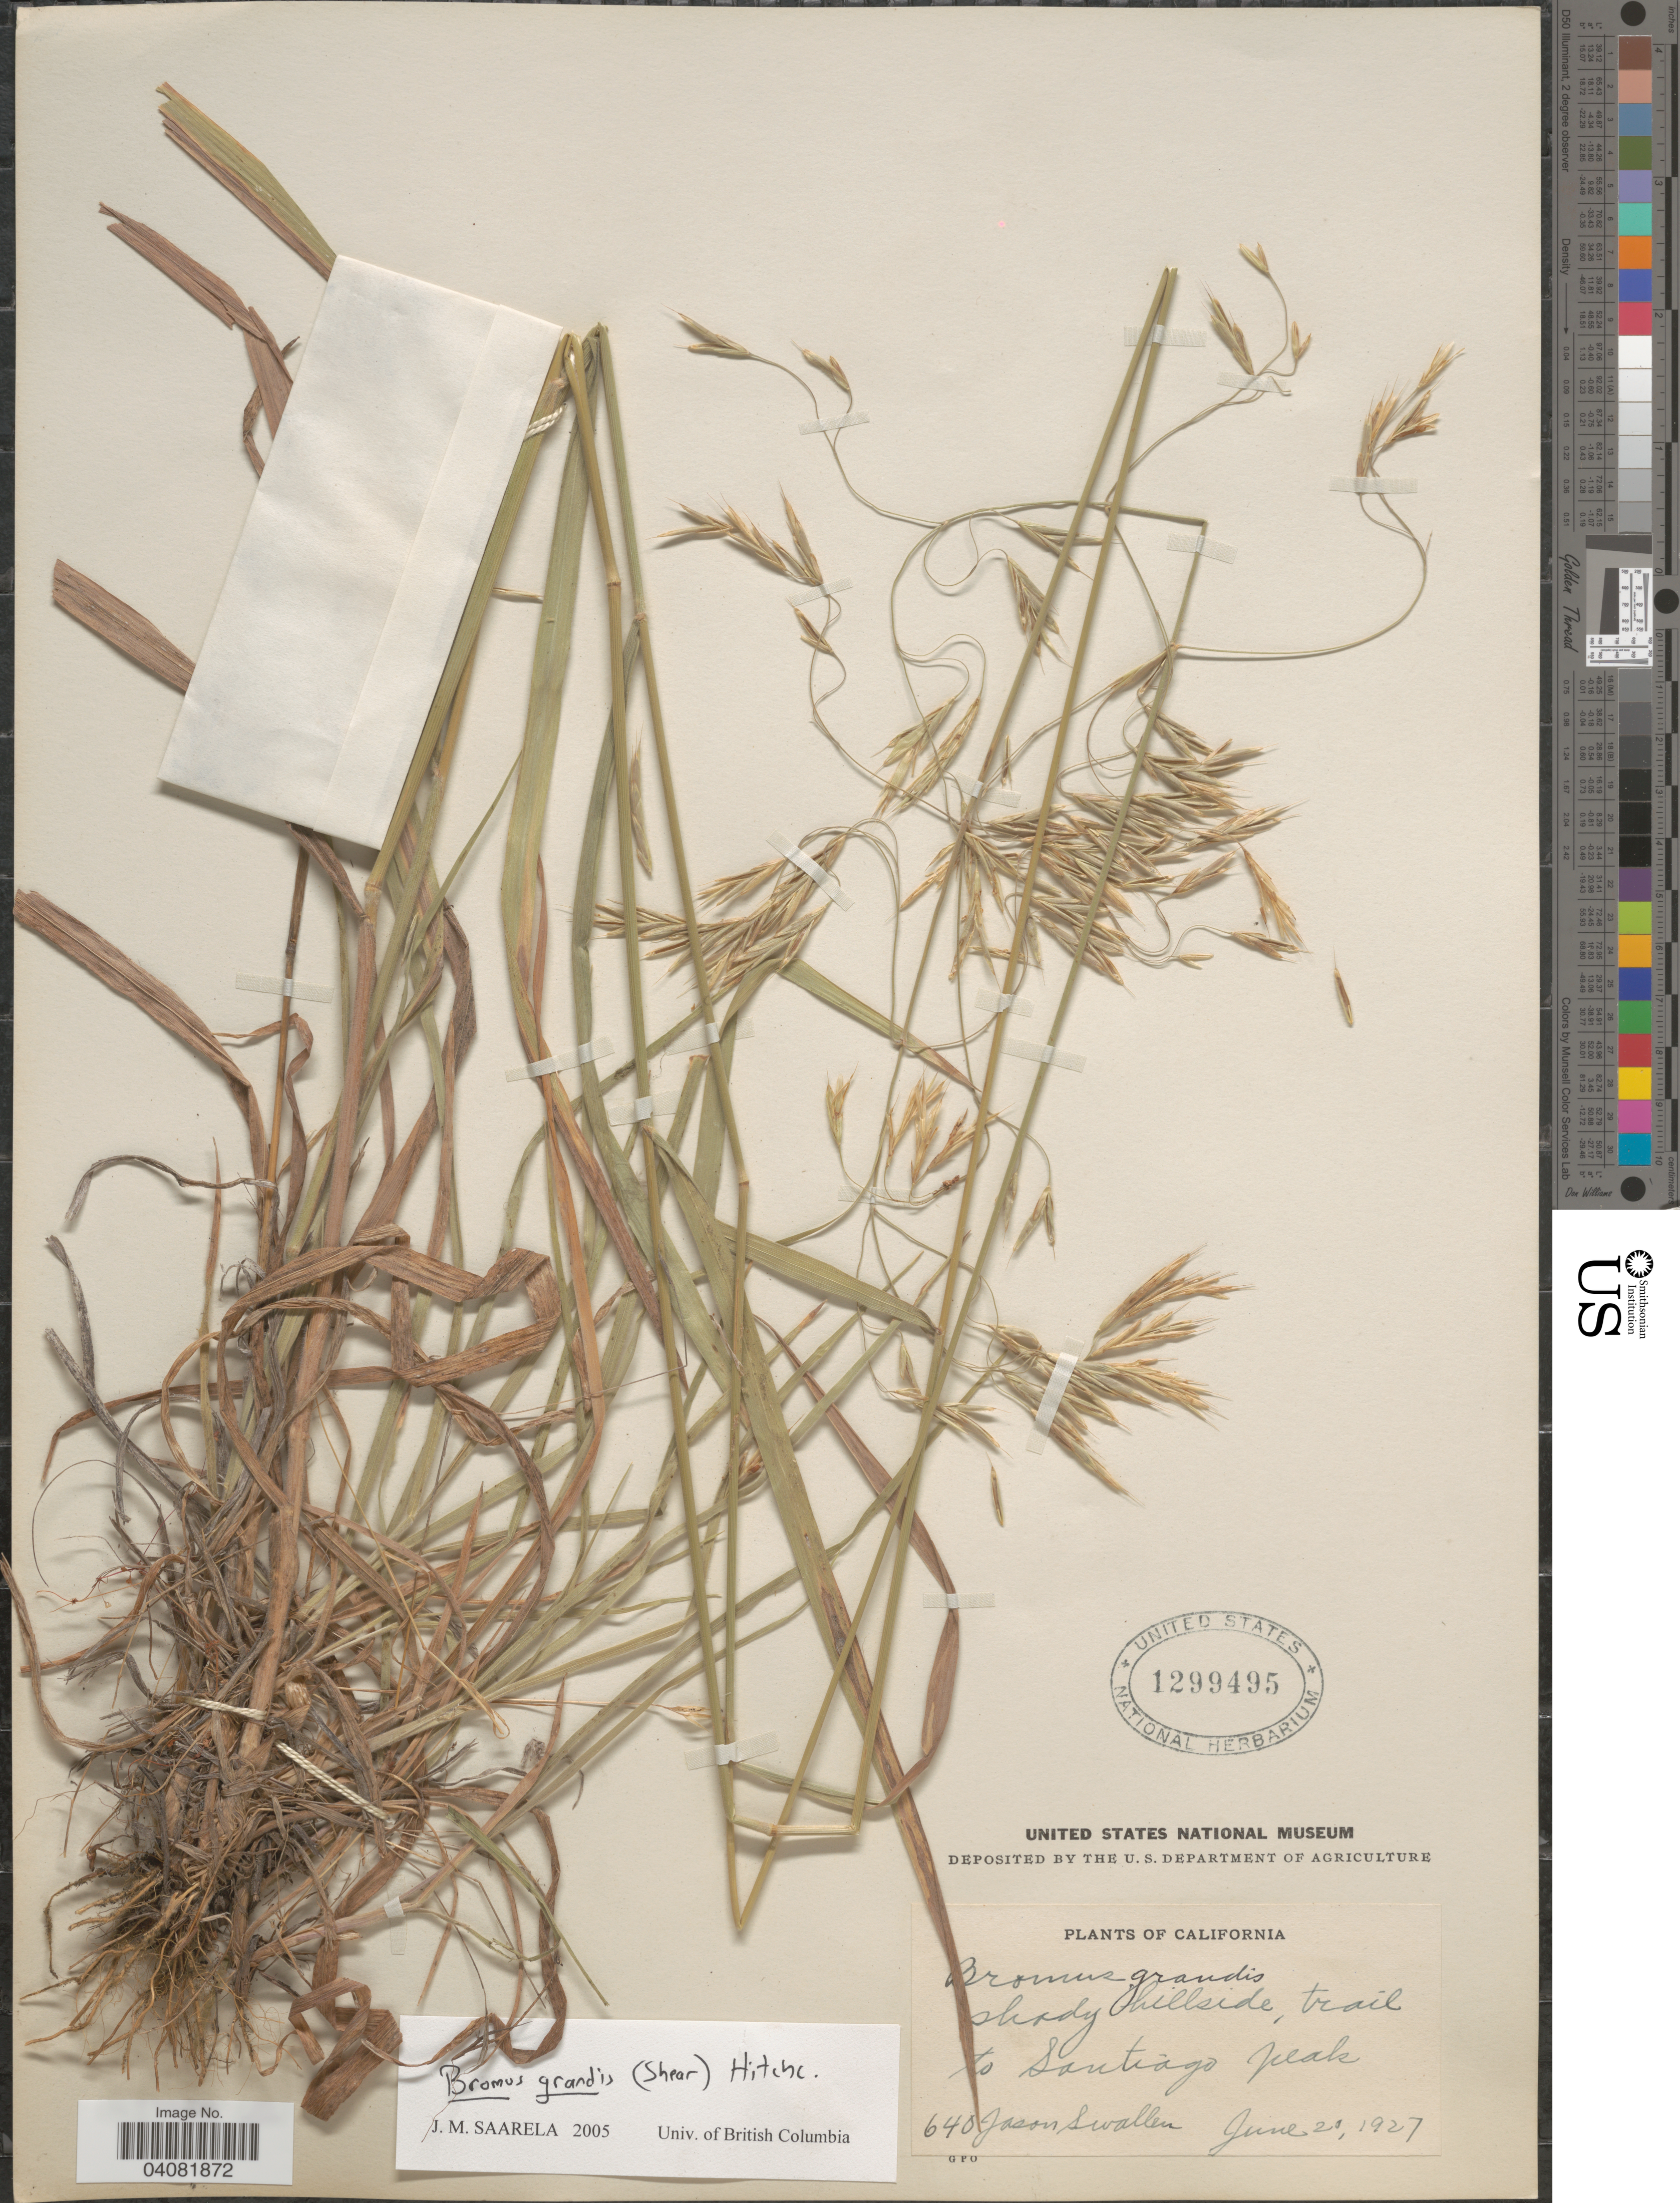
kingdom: Plantae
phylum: Tracheophyta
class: Liliopsida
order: Poales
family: Poaceae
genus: Bromus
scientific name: Bromus grandis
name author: (Shear) Hitchc.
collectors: J. R. Swallen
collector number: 640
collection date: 1927-06-20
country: United States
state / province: California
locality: Shady hillside, trail to Santiago peak.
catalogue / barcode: US 1299495